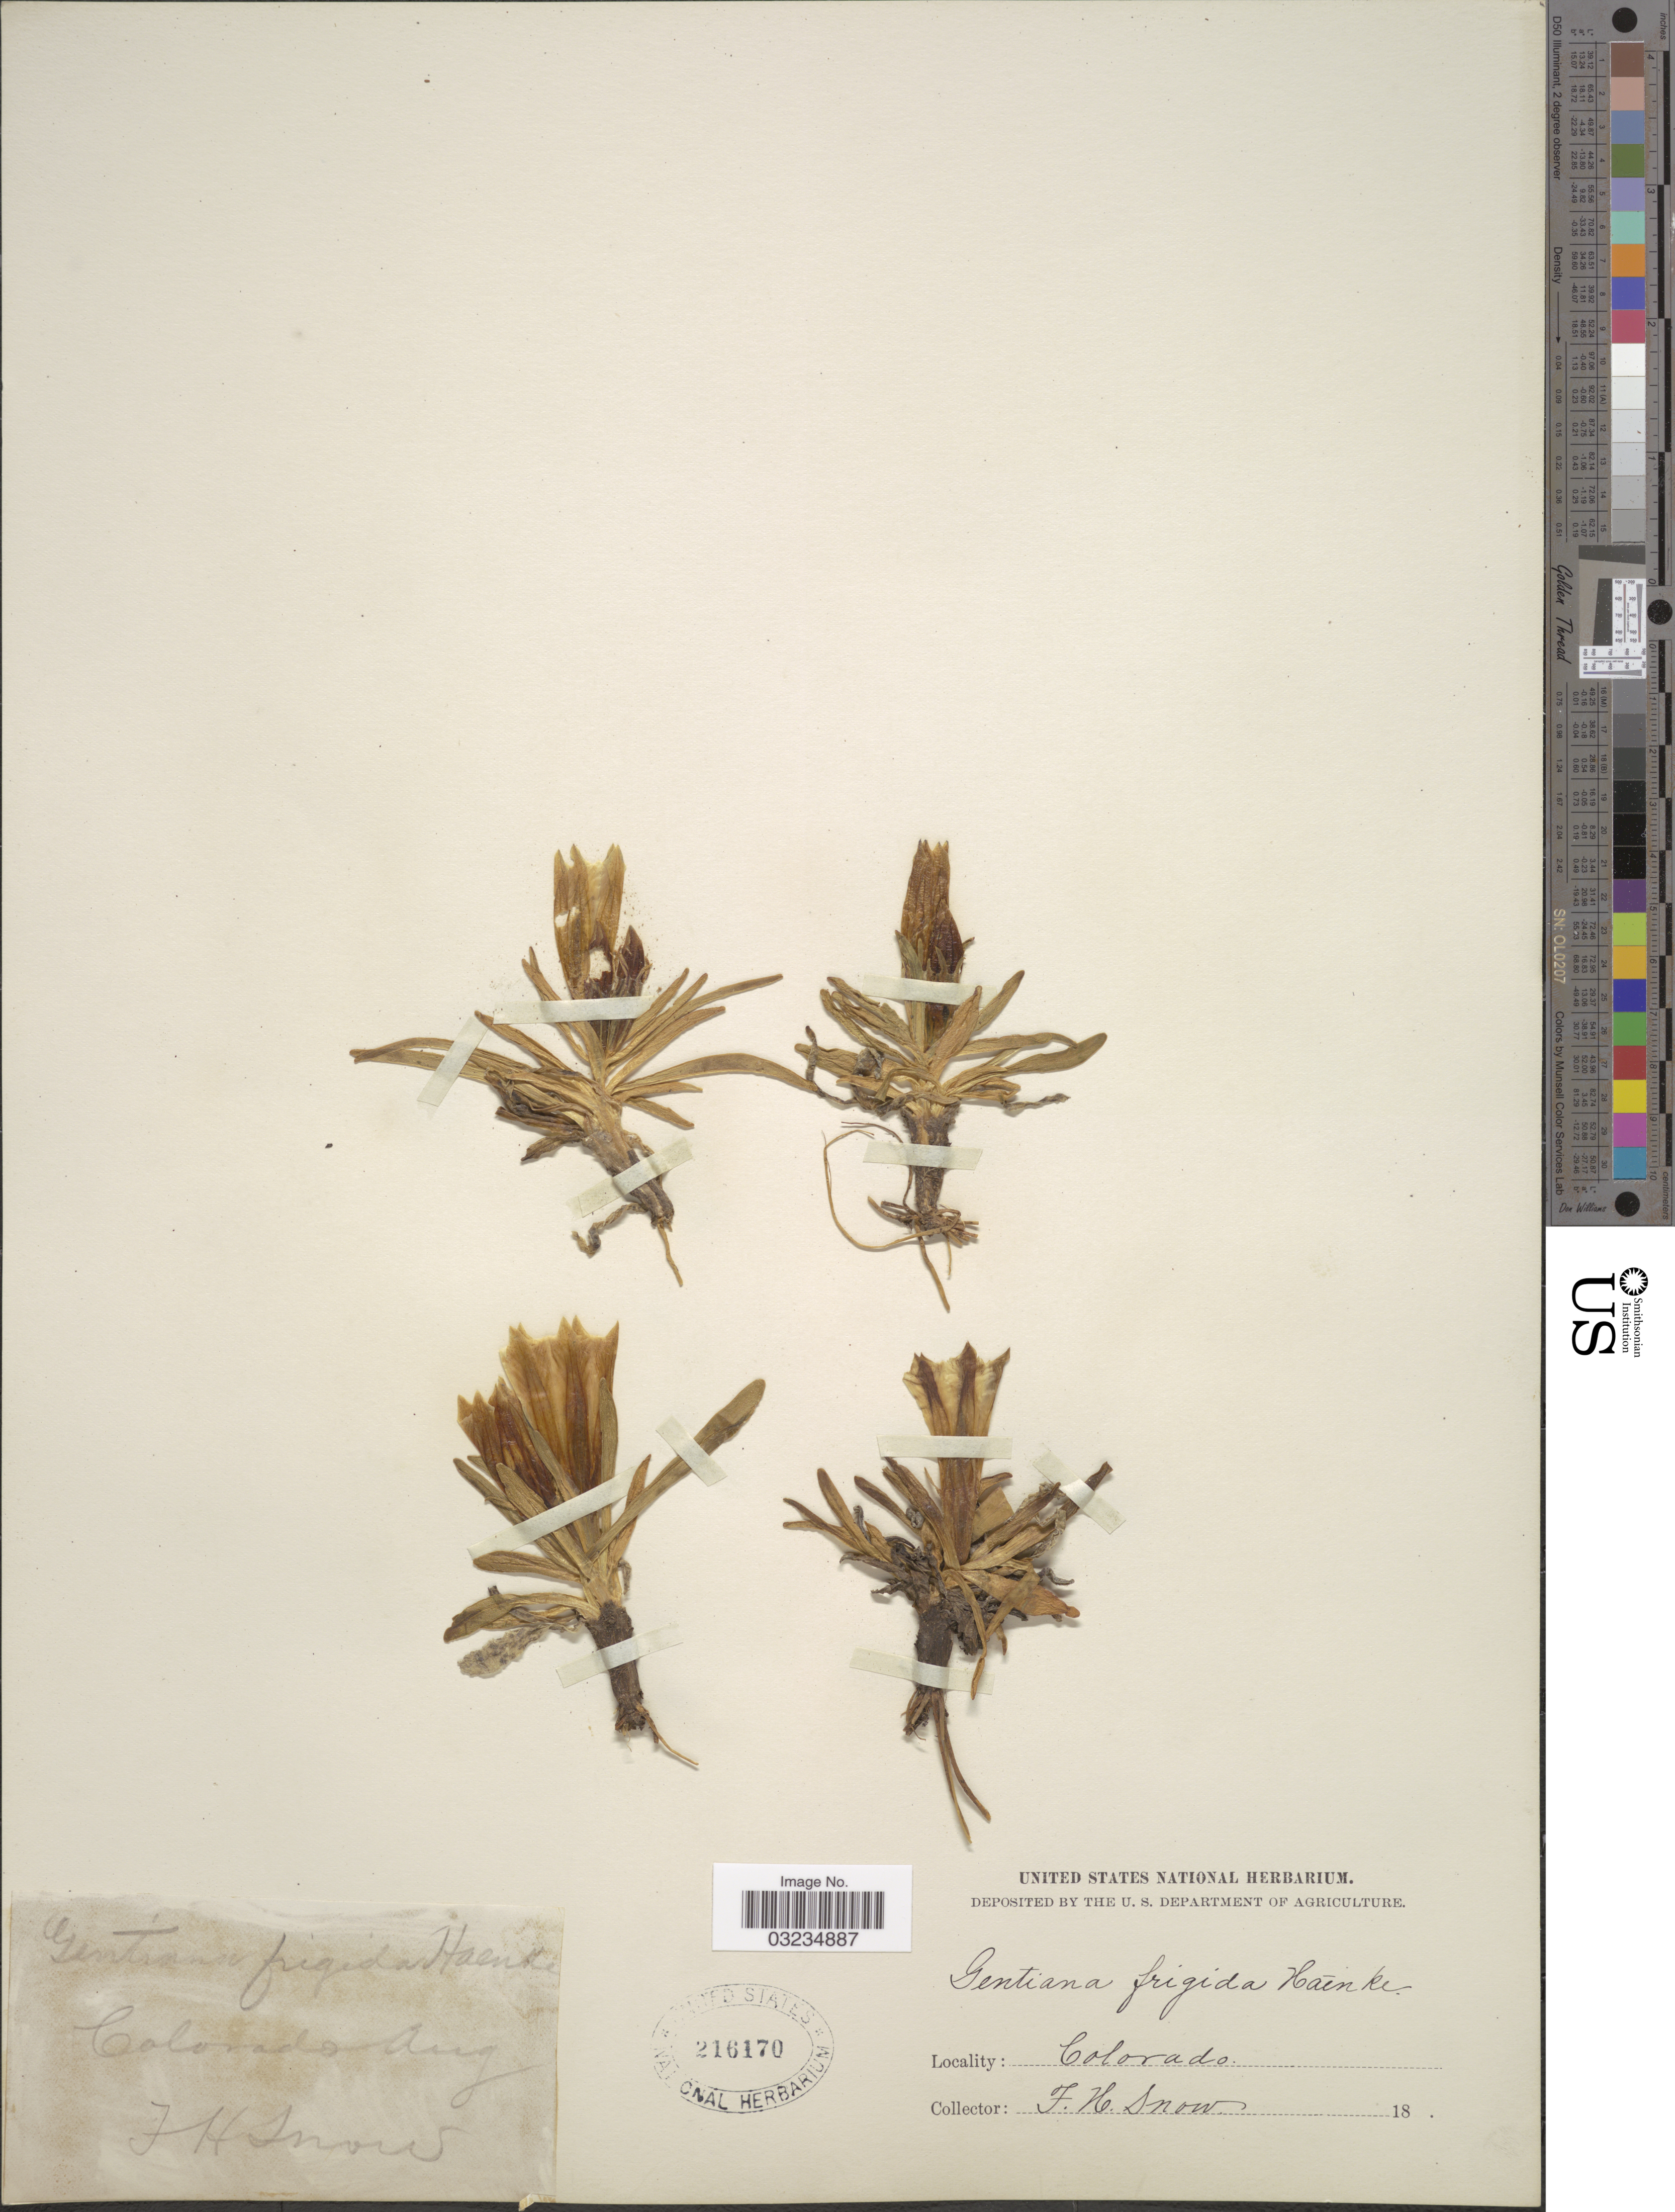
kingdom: Plantae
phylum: Tracheophyta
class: Magnoliopsida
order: Gentianales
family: Gentianaceae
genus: Gentiana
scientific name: Gentiana romanzovii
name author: Ledeb. ex Bunge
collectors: F. H. Snow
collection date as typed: Aug 18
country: United States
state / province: Colorado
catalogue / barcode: US 216170